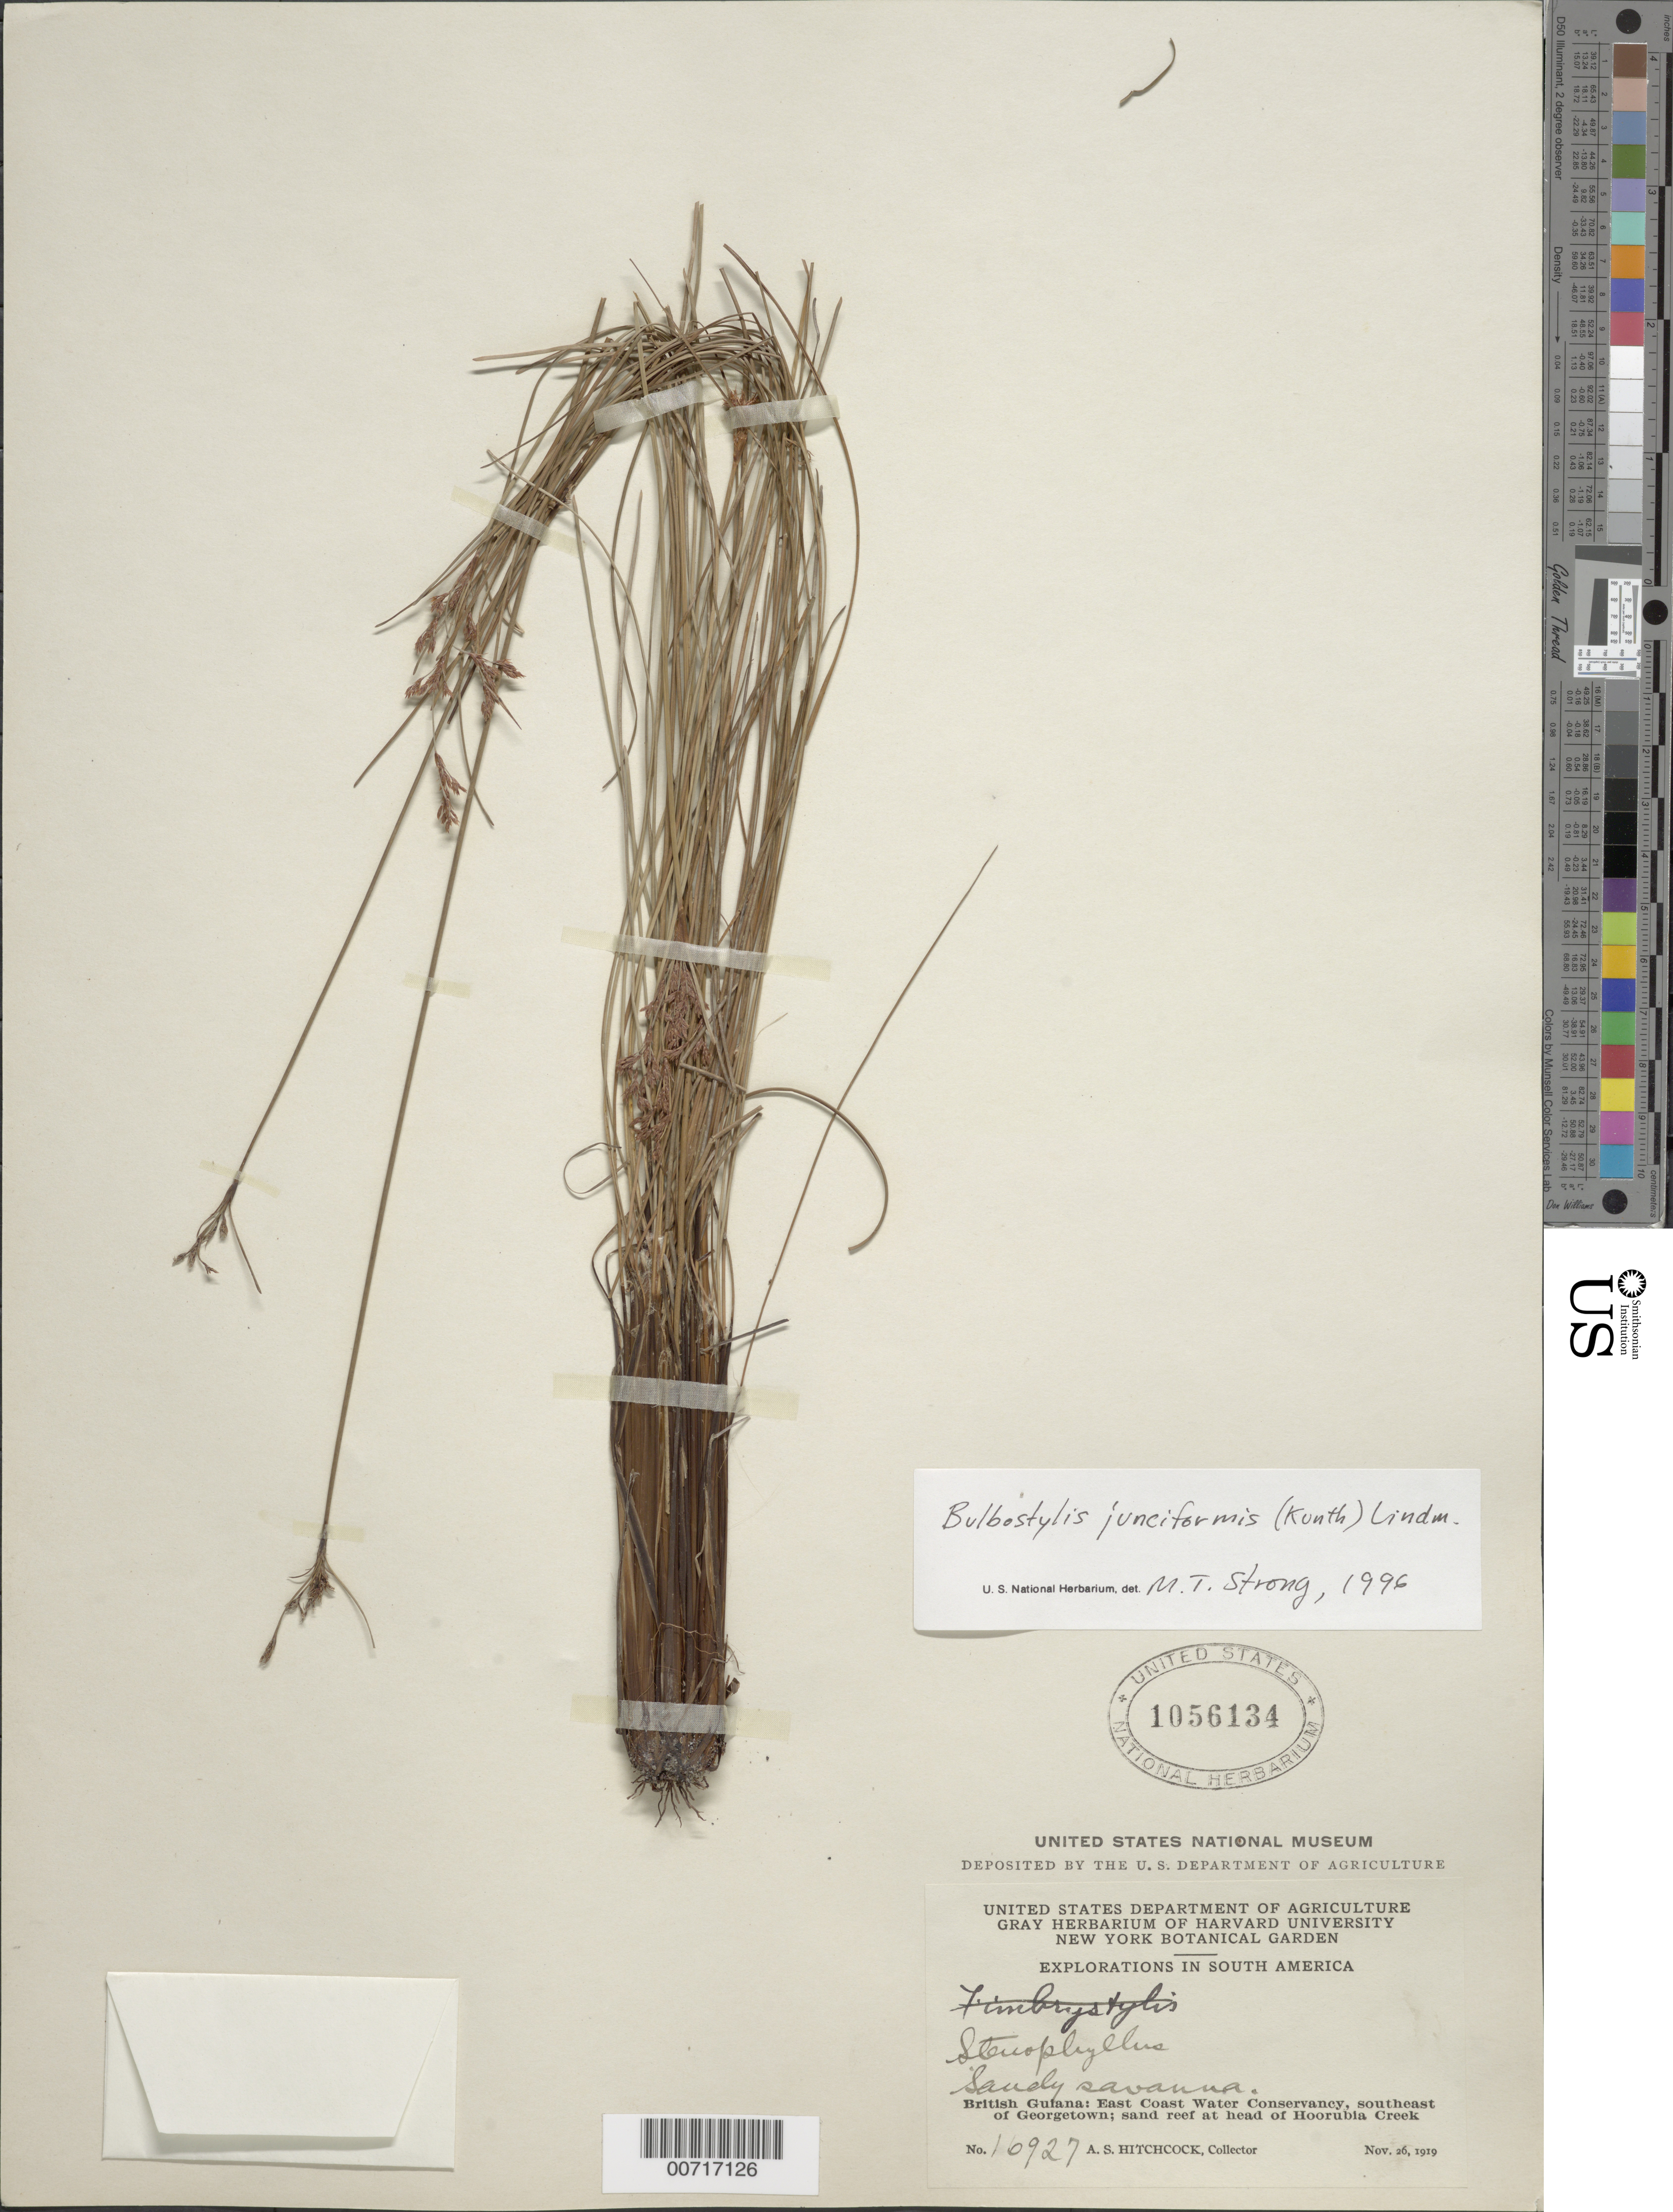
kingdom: Plantae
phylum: Tracheophyta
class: Liliopsida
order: Poales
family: Cyperaceae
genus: Bulbostylis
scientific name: Bulbostylis junciformis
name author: (Kunth) C.B. Clarke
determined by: Kral, R.; Strong, M. T.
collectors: A. S. Hitchcock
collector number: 16927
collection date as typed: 26-Nov-19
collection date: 1919-11-26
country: Guyana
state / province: Demerara-Mahaica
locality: Hoorubea Creek, head of, SE of Georgetown, East Coast Water Conservancy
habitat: Sandy savanna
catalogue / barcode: US 1056134